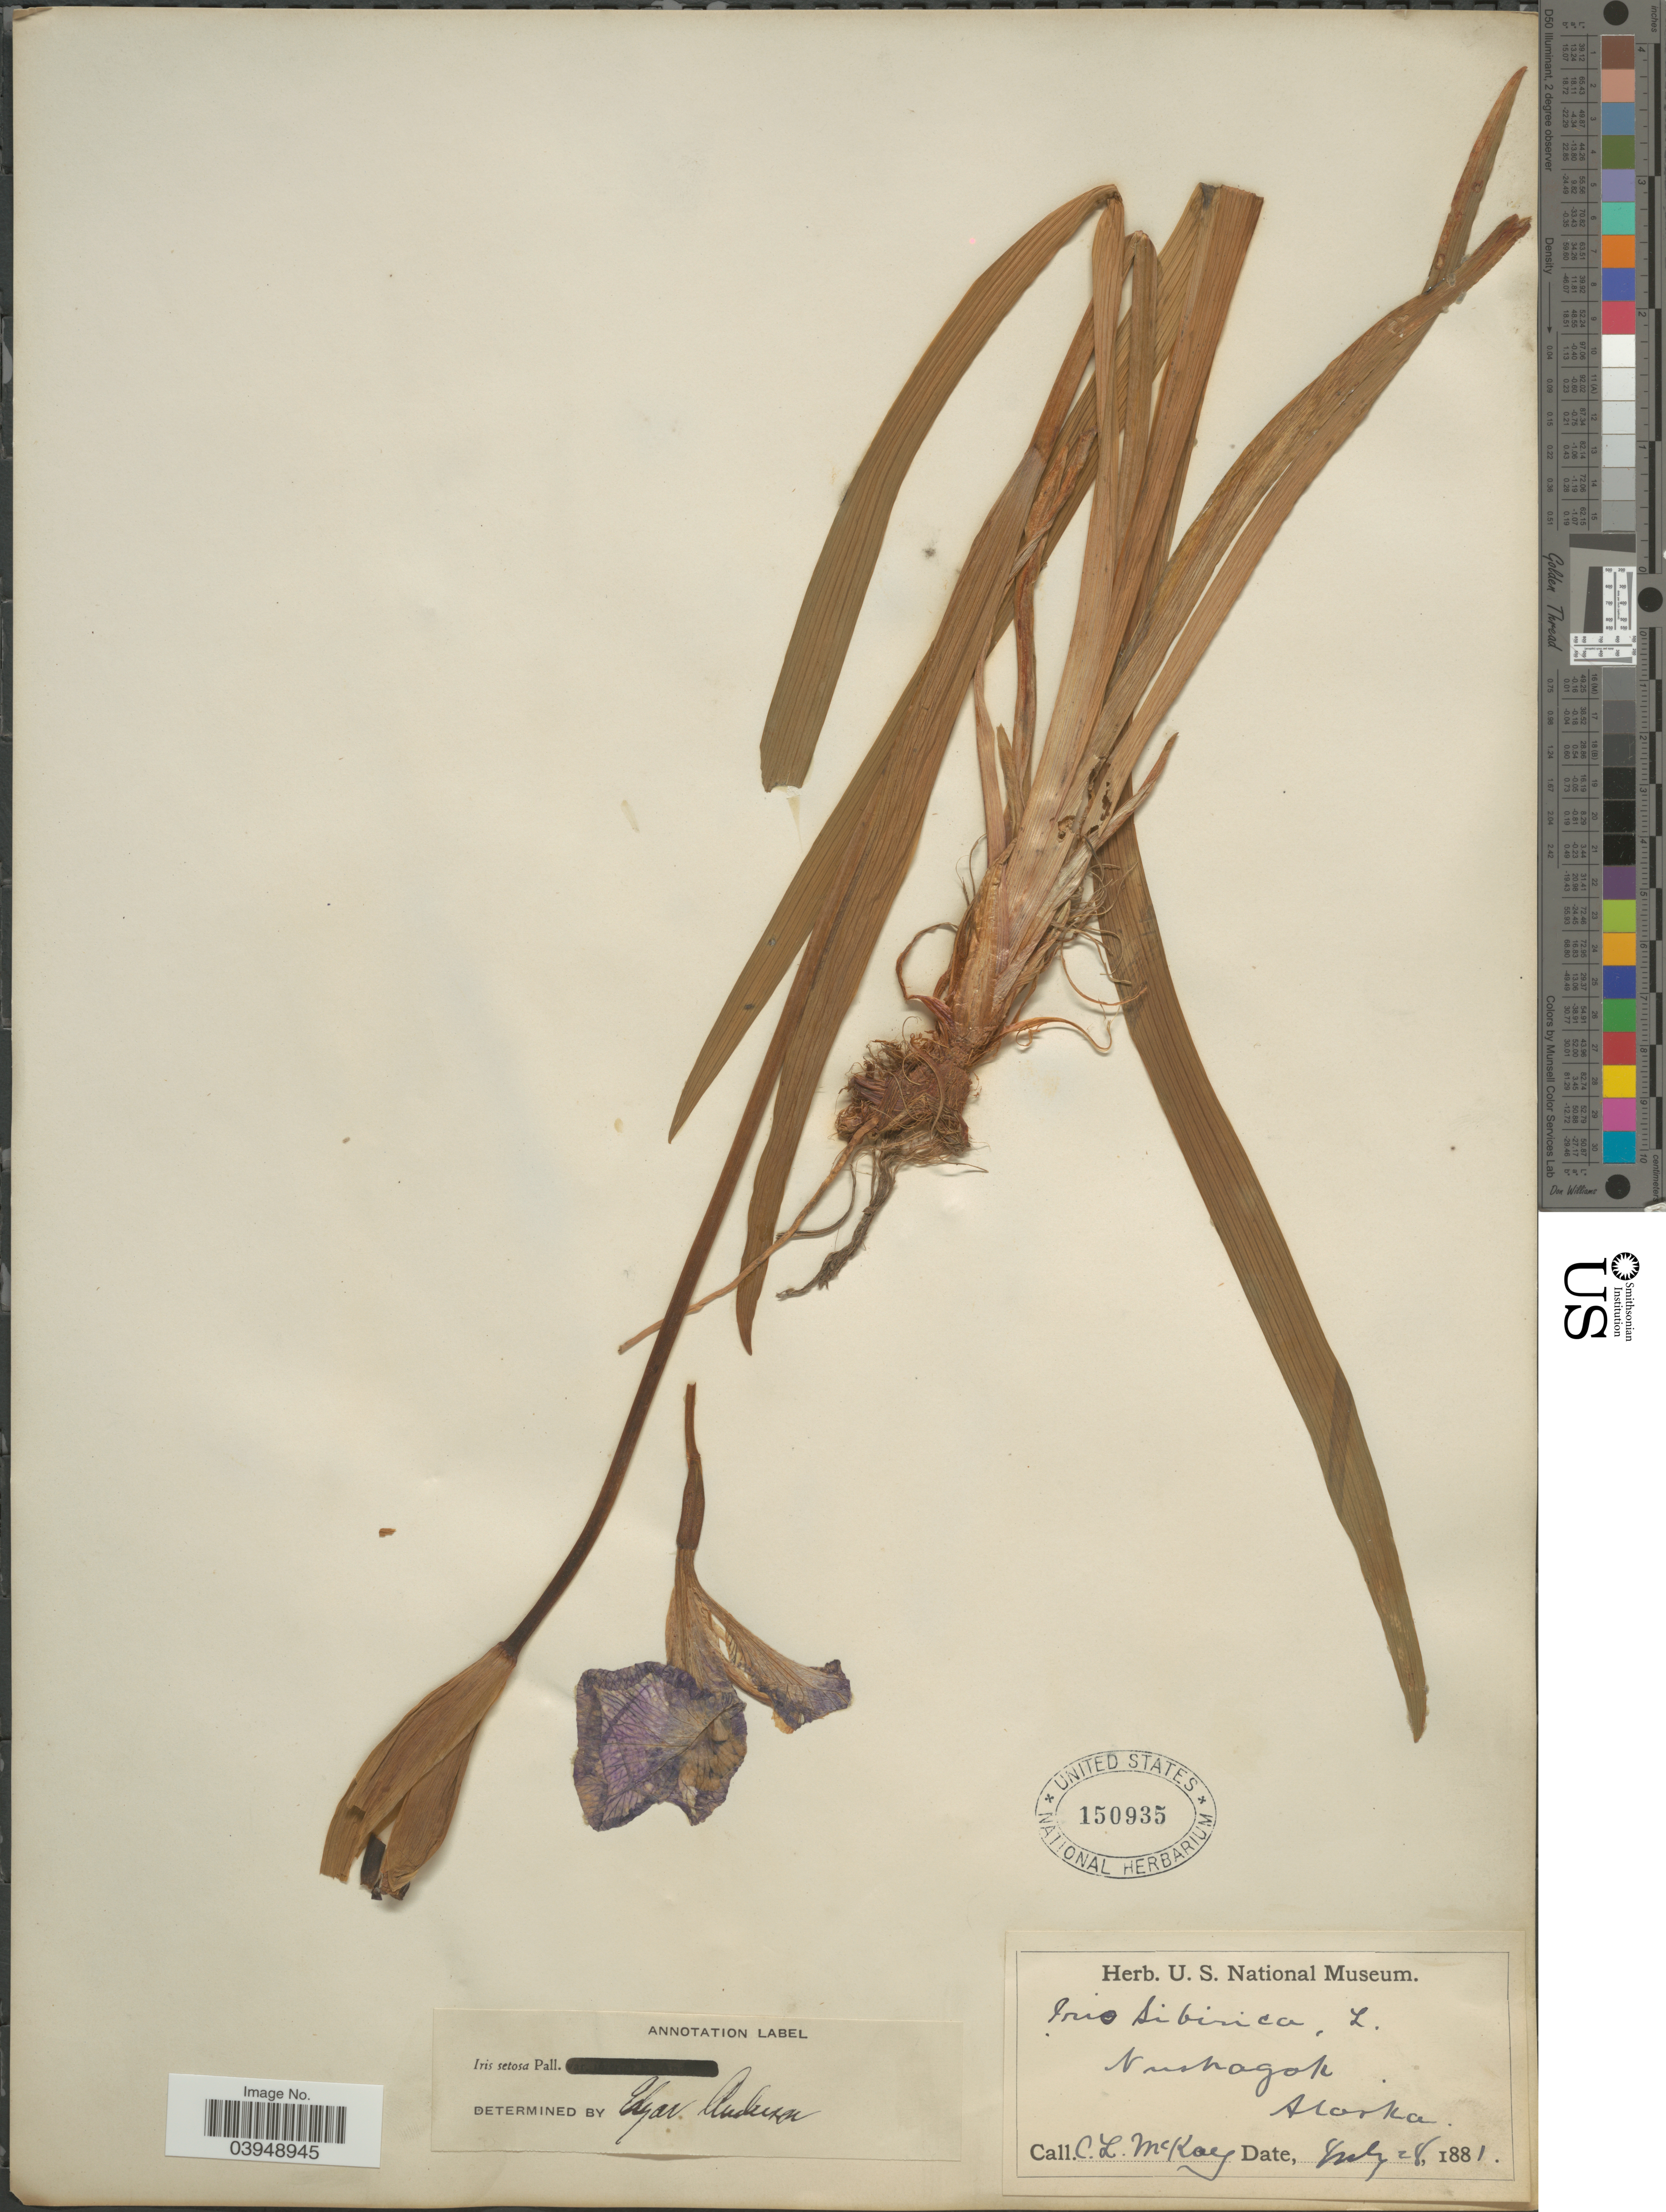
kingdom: Plantae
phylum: Tracheophyta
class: Liliopsida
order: Asparagales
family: Iridaceae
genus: Iris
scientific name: Iris setosa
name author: Pall. ex Link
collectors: C. McKay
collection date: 1881-07-28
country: United States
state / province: Alaska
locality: Nushagak.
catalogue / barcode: US 150935